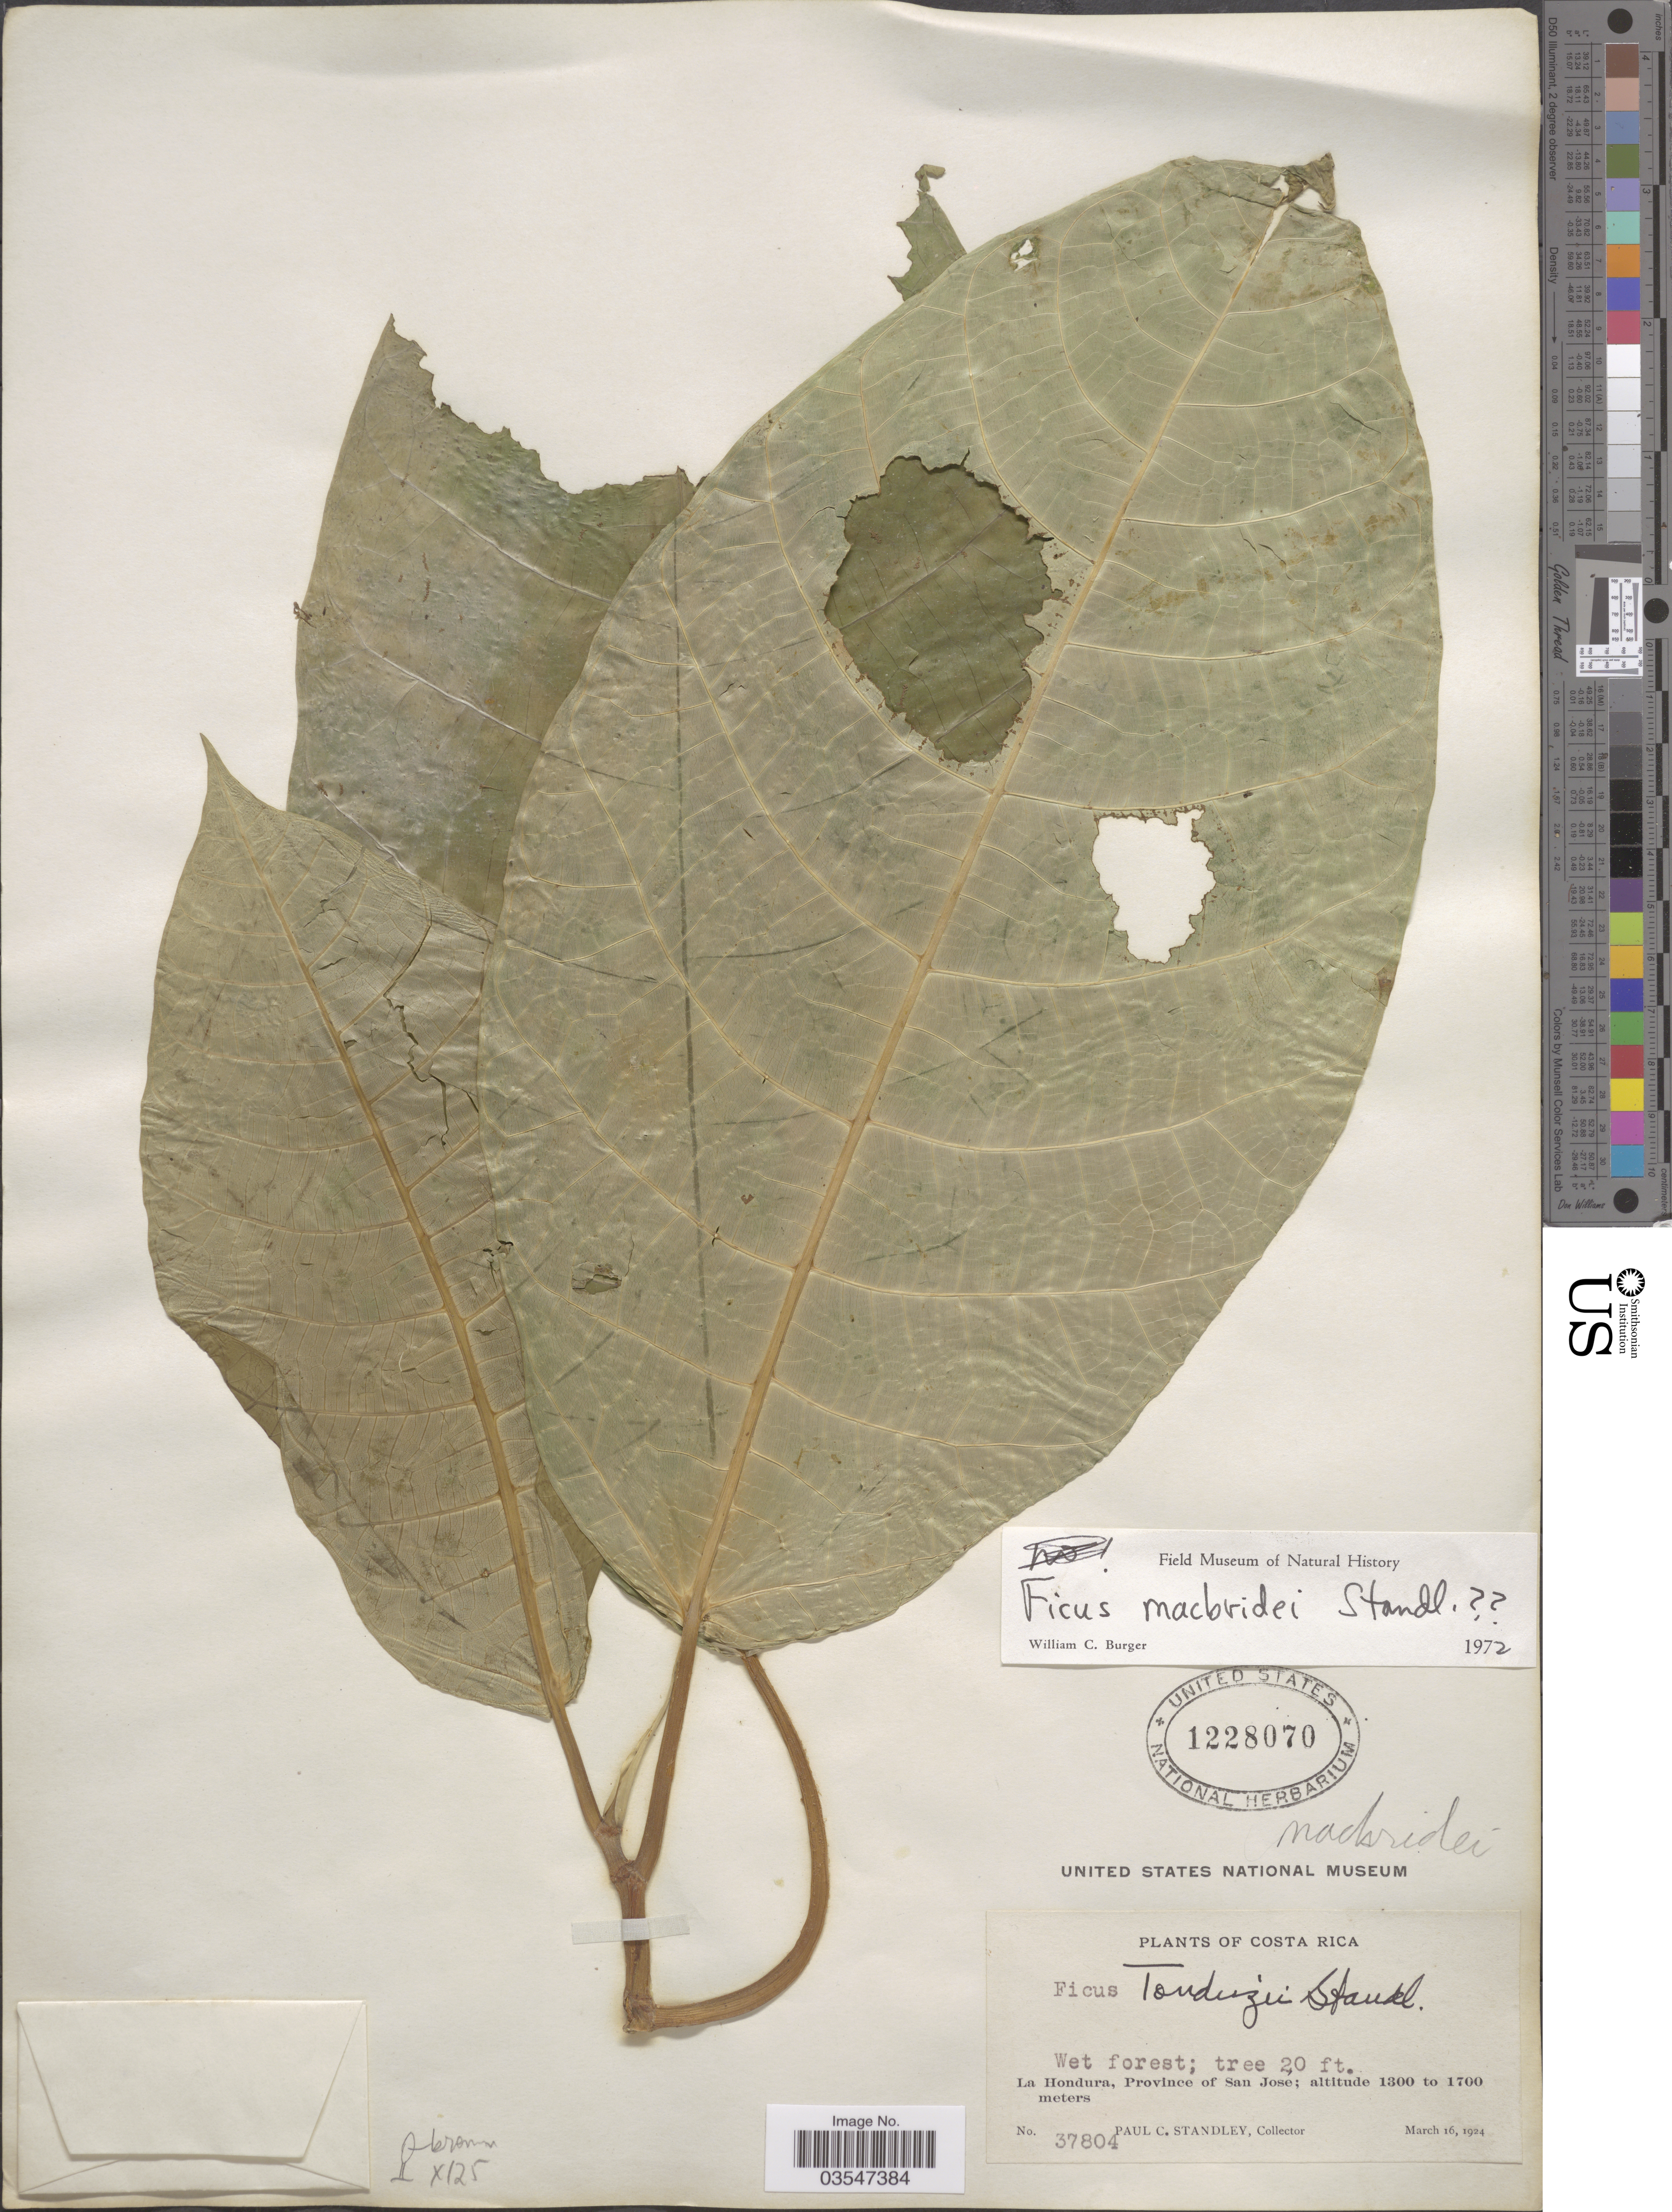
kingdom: Plantae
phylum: Tracheophyta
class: Magnoliopsida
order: Rosales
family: Moraceae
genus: Ficus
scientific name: Ficus macbridei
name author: Standl.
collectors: P. C. Standley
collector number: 37804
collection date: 1924-03-16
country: Costa Rica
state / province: San José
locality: La Hondura, Province of San José.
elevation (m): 1300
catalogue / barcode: US 1228070